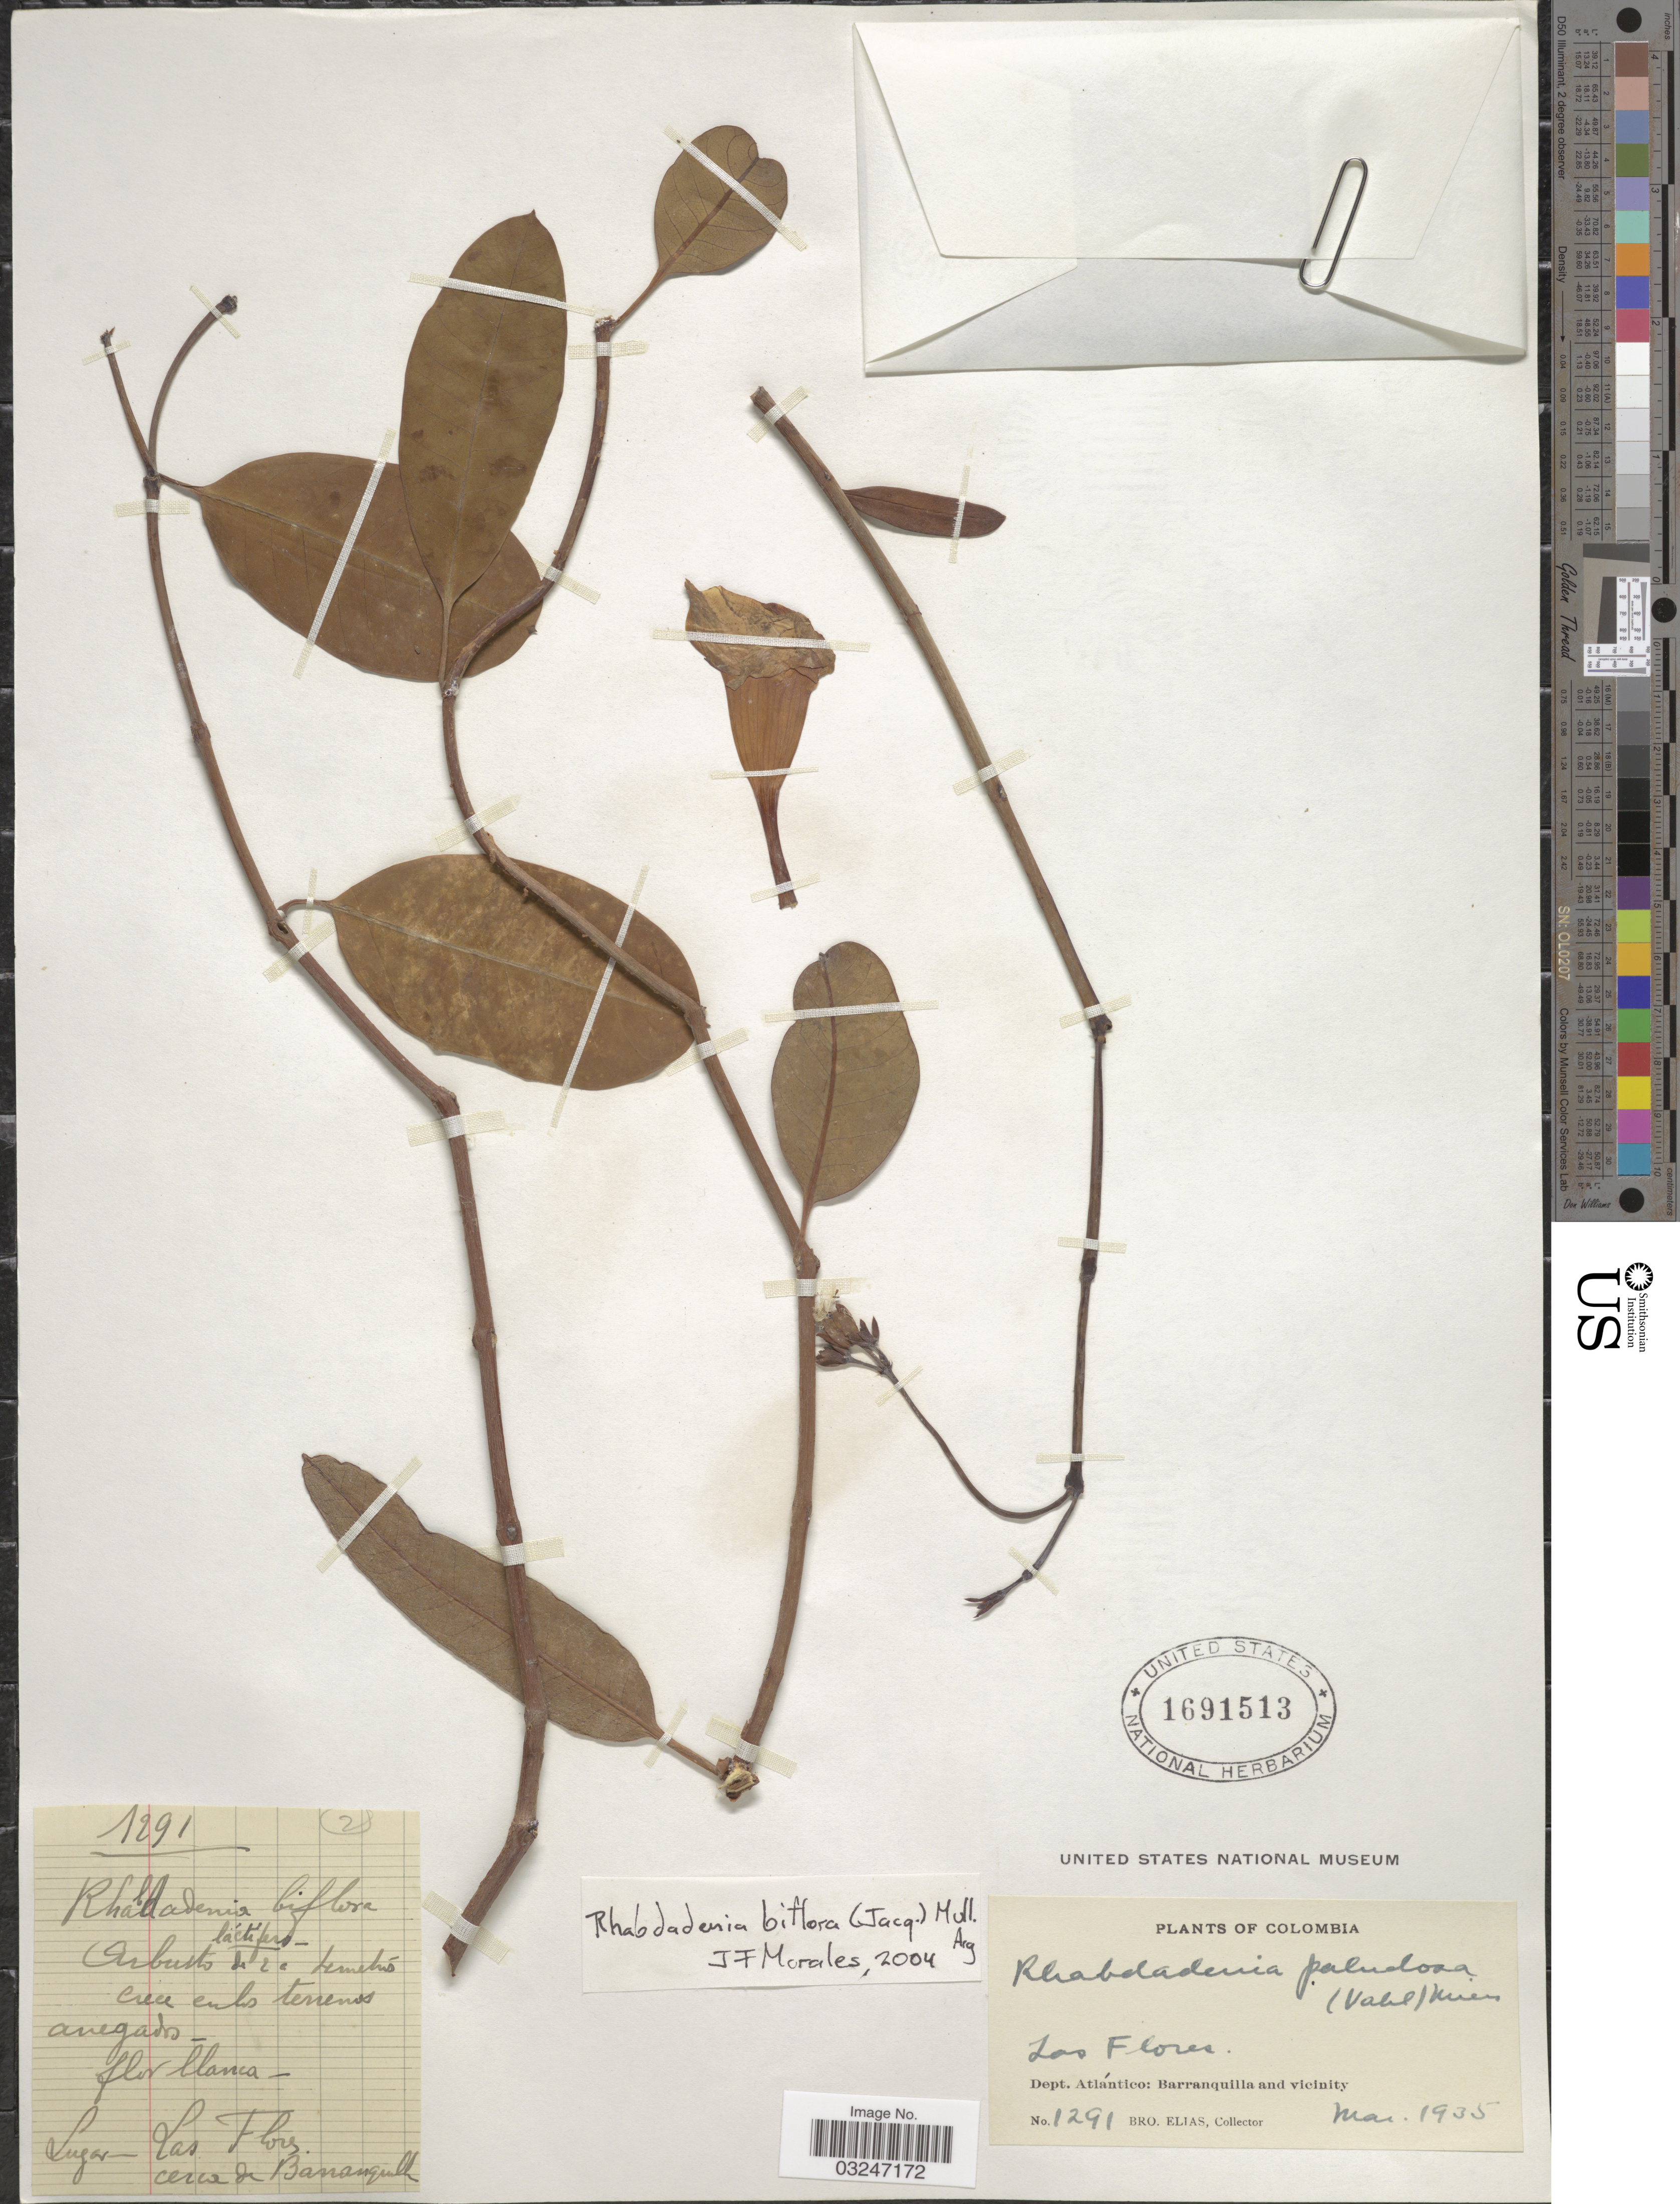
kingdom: Plantae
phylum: Tracheophyta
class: Magnoliopsida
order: Gentianales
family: Apocynaceae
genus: Rhabdadenia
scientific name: Rhabdadenia biflora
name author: (Jacq.) Müll. Arg.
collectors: Bro. Elias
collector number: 1291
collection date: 1935-03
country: Colombia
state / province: Atlántico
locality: Dept. Atlántico: Barranquilla and vicinity. Cerca de Barranquilla.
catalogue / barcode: US 1691513